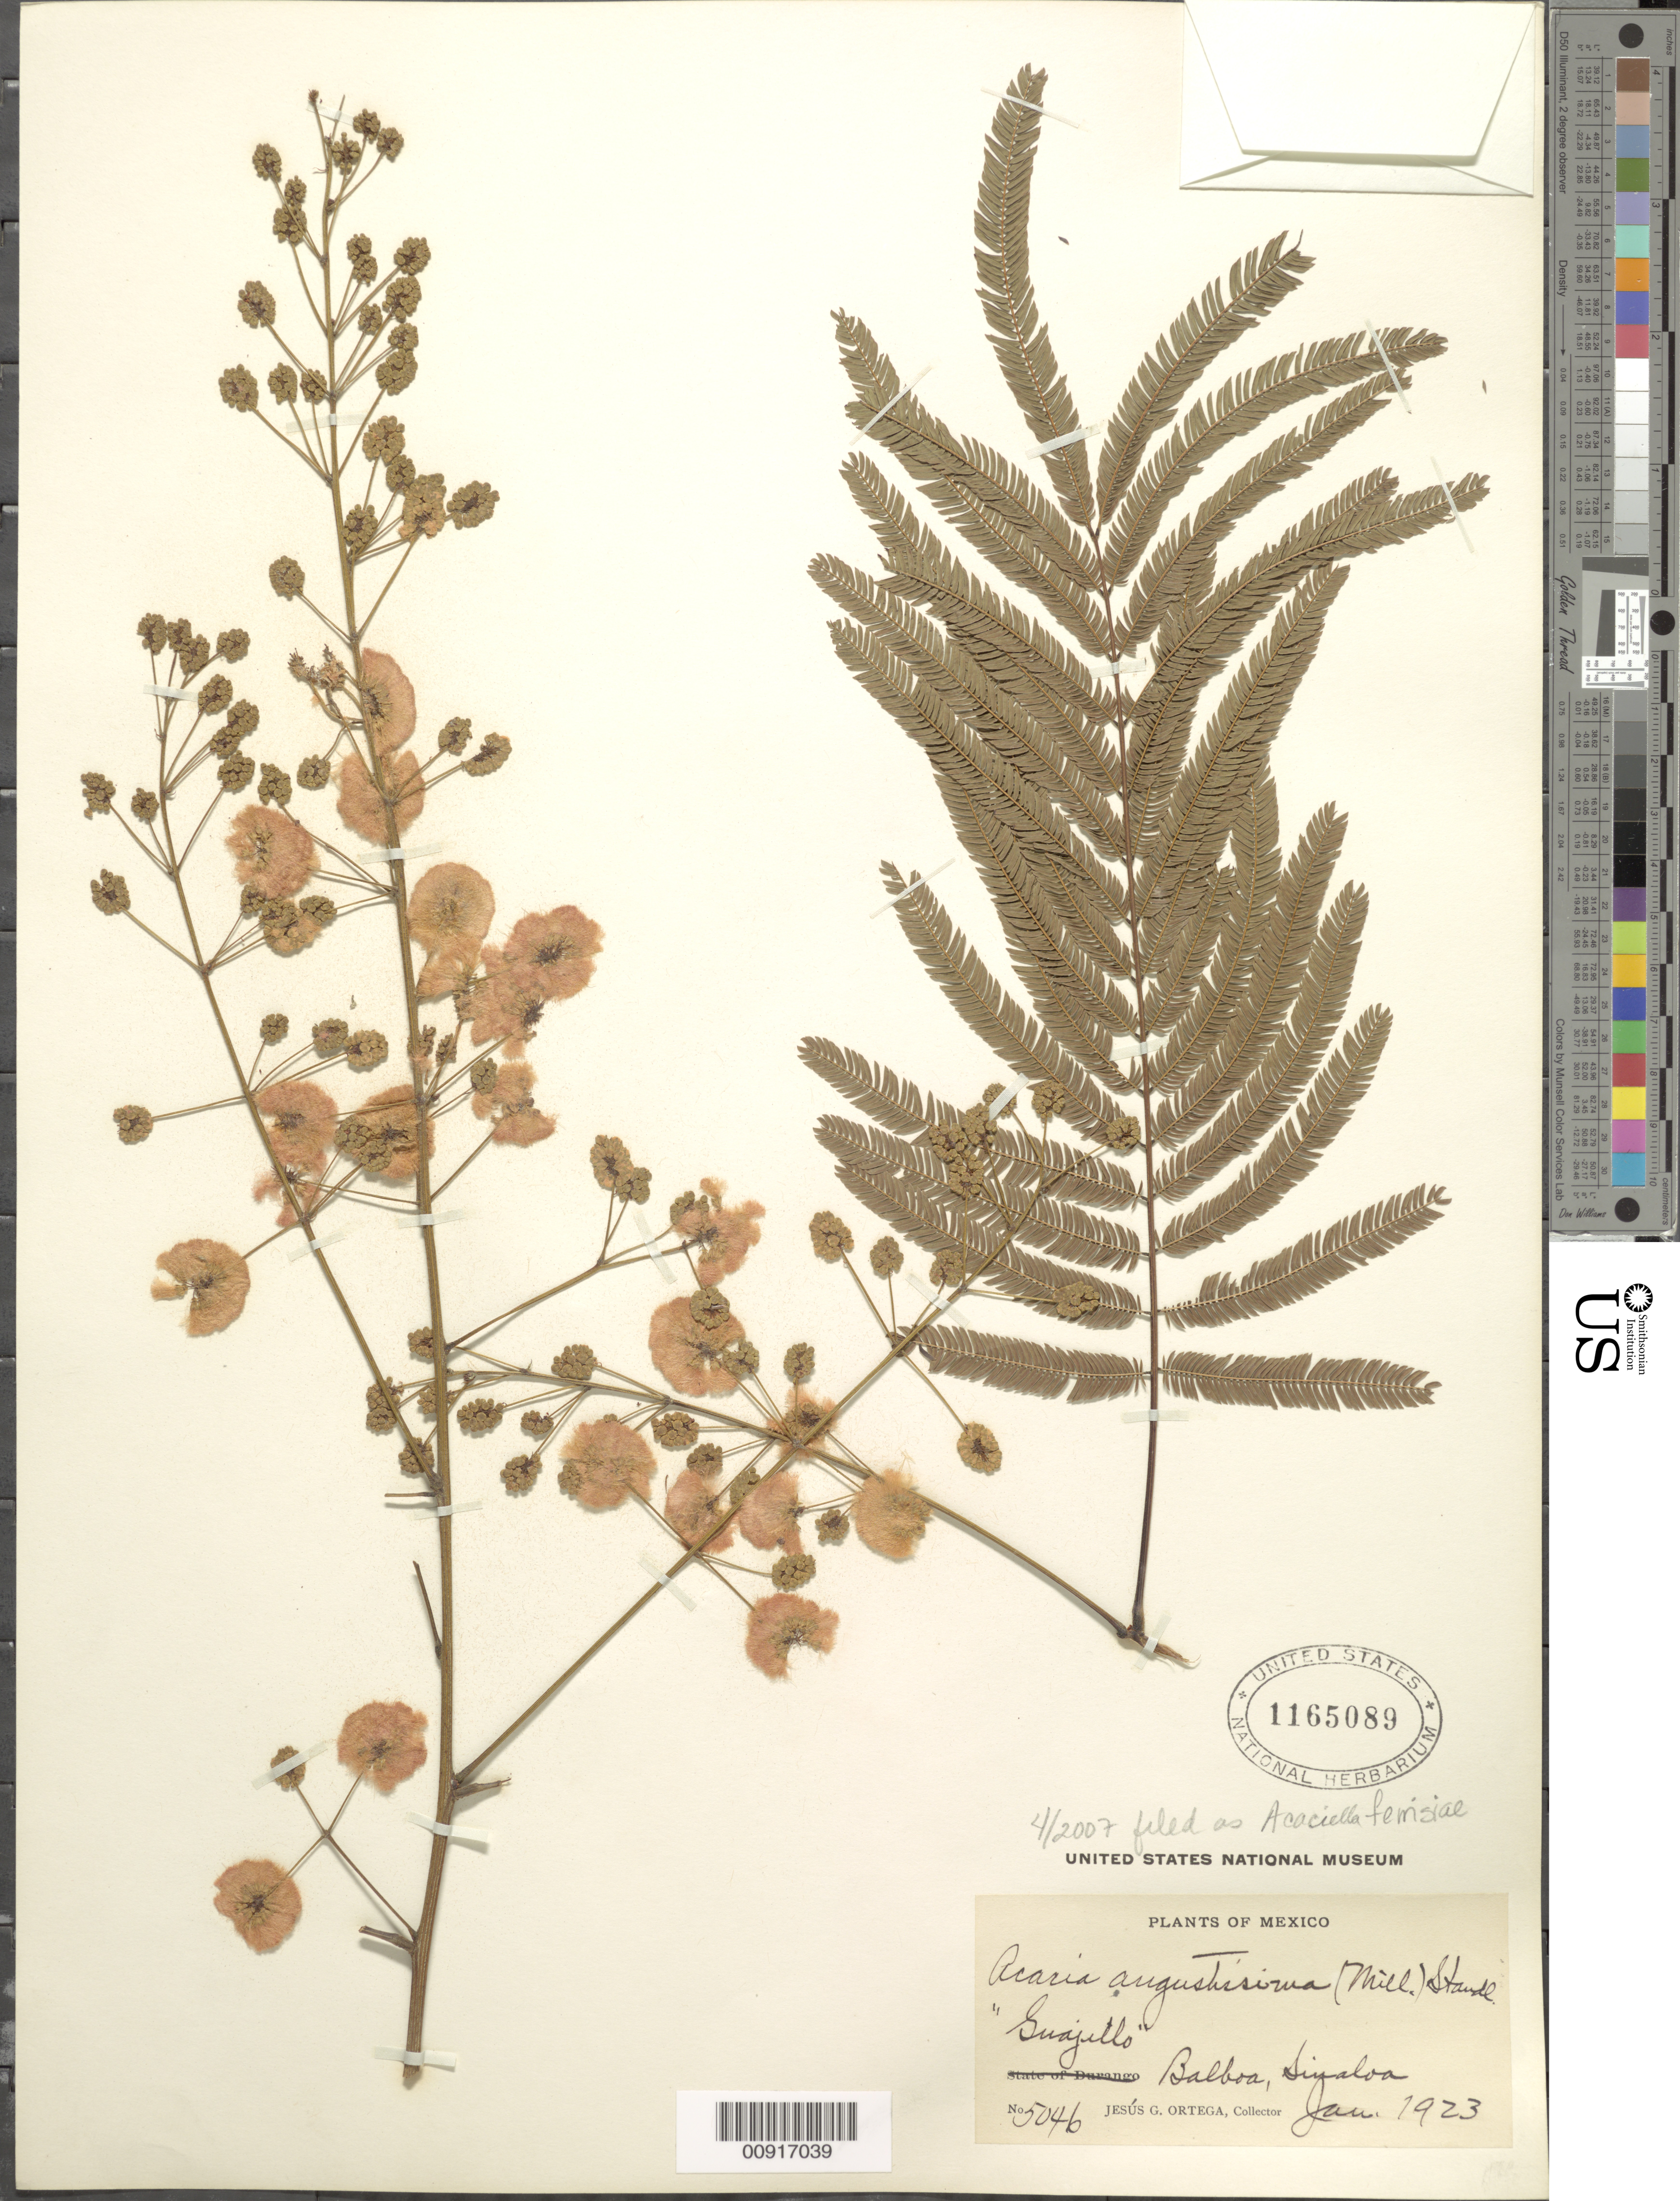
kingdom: Plantae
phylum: Tracheophyta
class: Magnoliopsida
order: Fabales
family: Fabaceae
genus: Acaciella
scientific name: Acaciella ferrisiae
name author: Britton & Rose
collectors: J. Ortega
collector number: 5046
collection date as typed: Jan 1923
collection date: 1923-01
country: Mexico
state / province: Sinaloa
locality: Balboa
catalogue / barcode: US 1165089